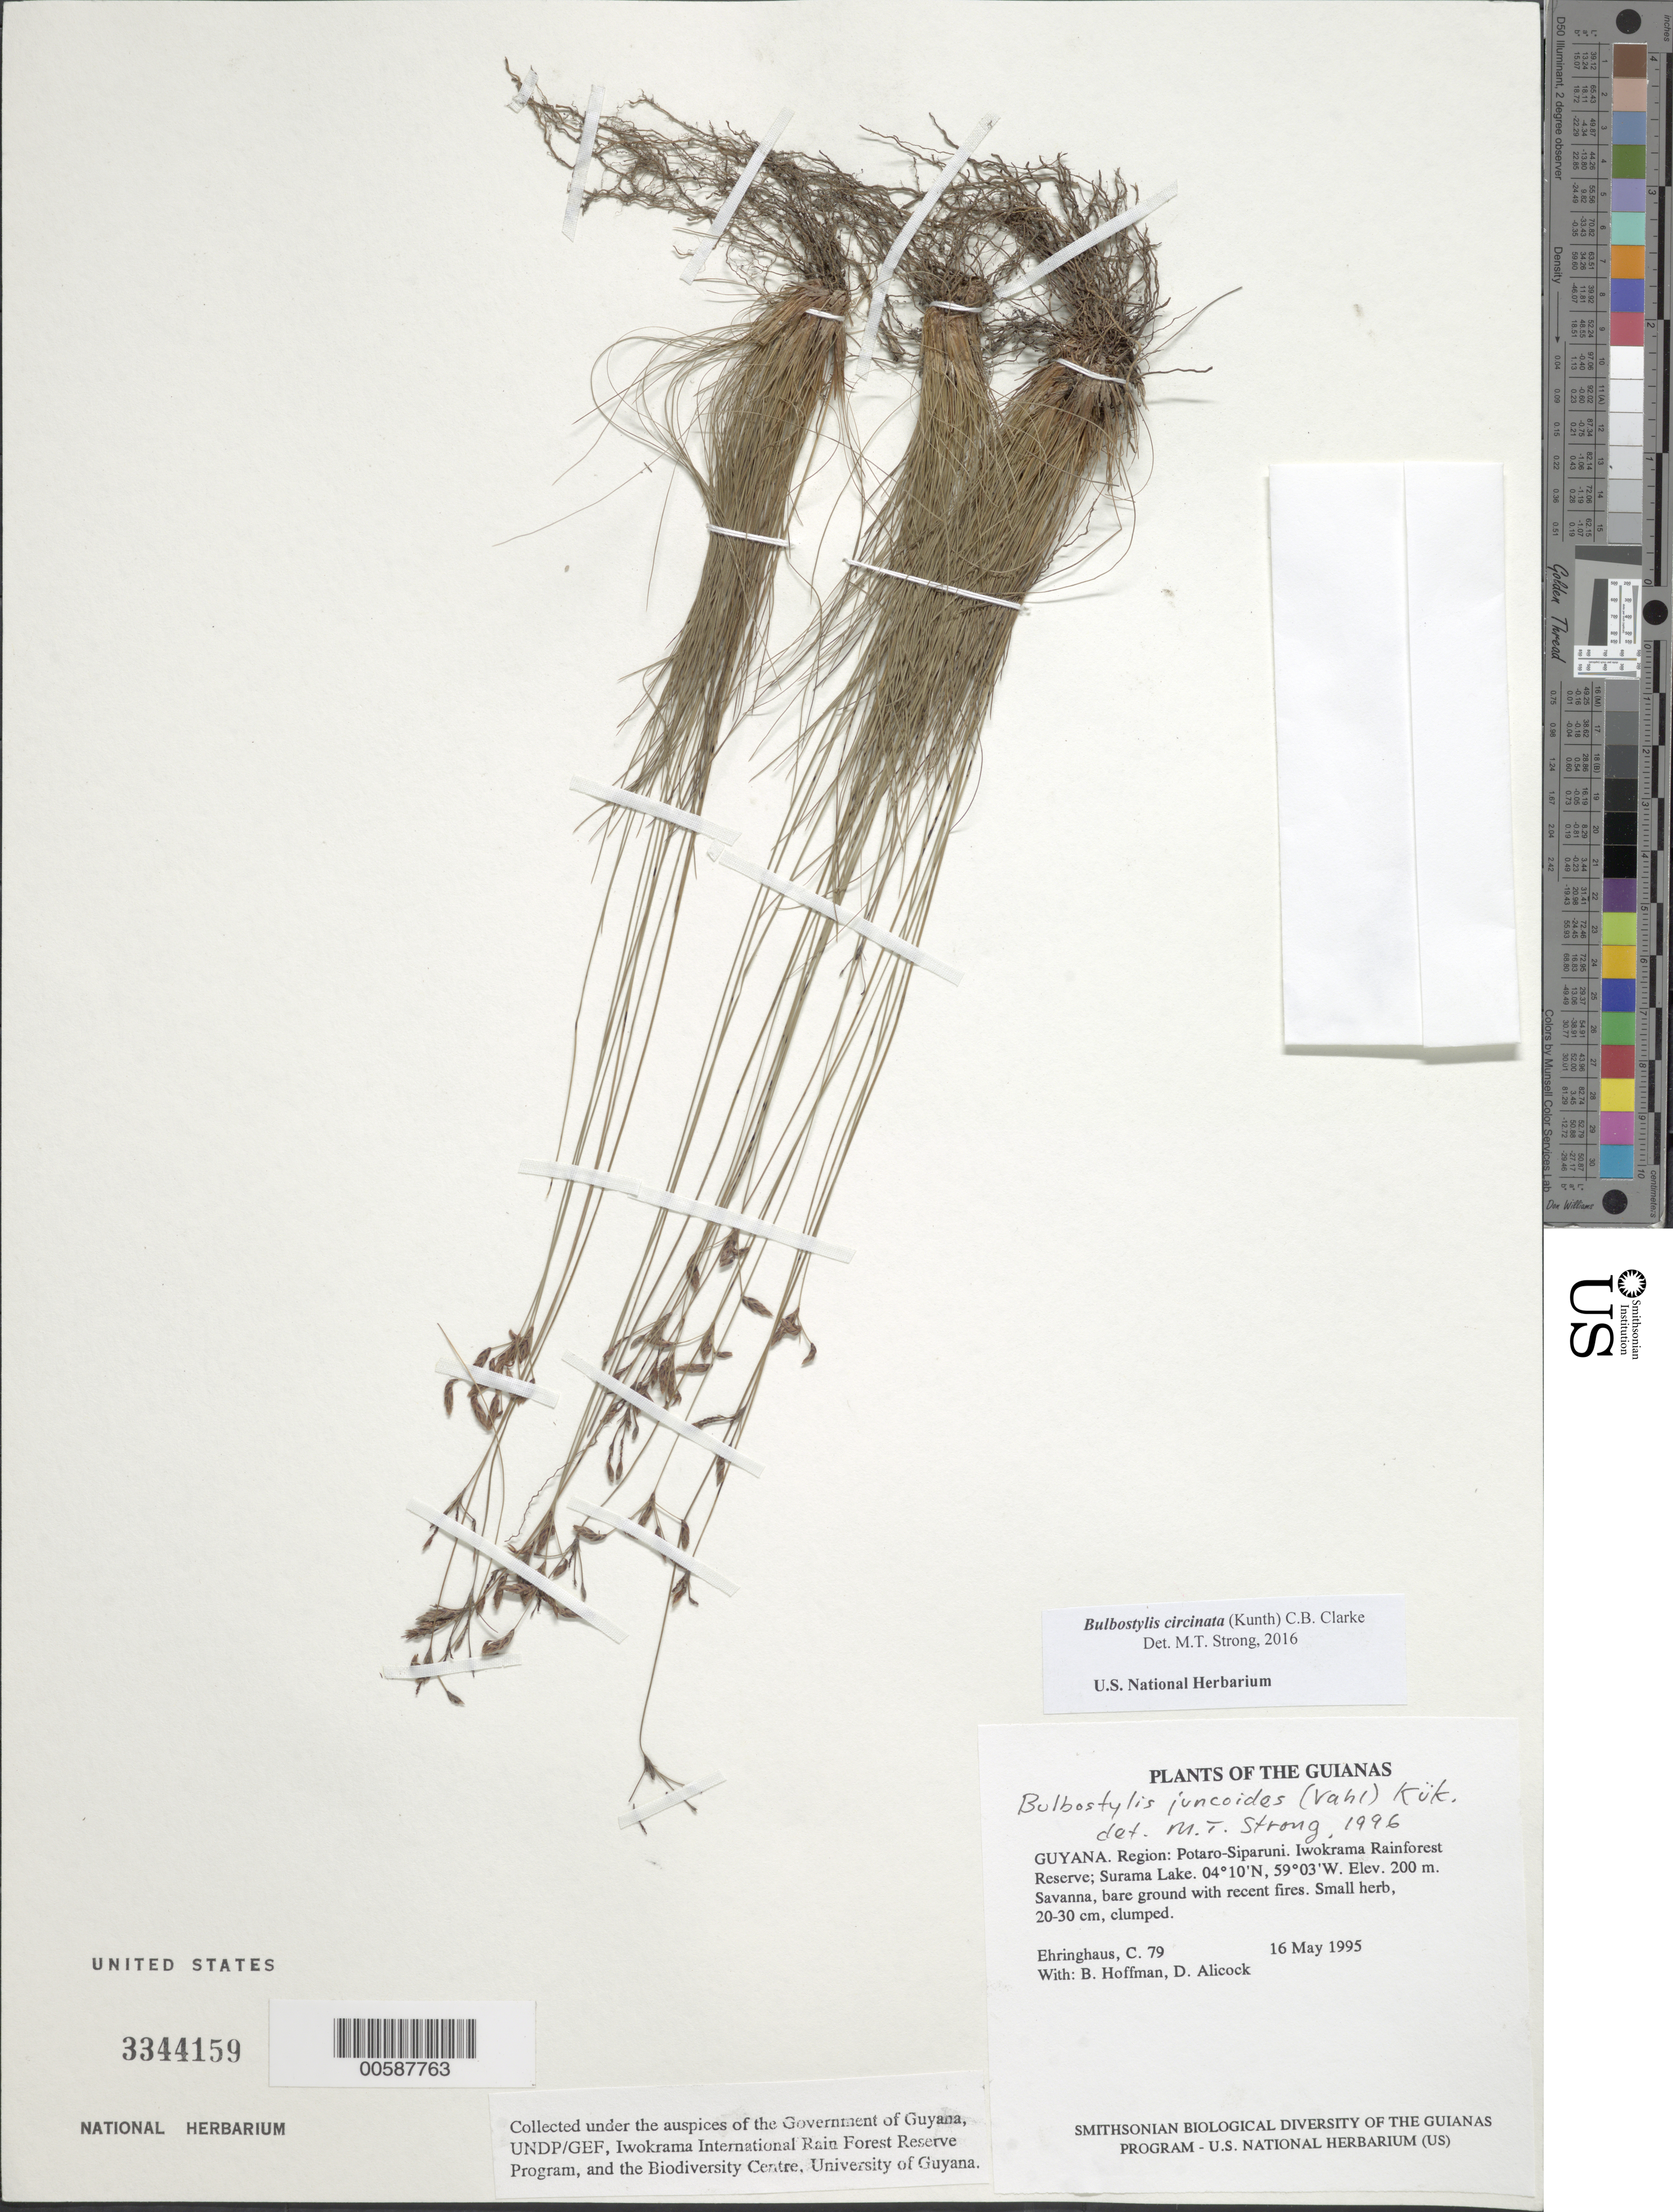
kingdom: Plantae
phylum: Tracheophyta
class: Liliopsida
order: Poales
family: Cyperaceae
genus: Bulbostylis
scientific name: Bulbostylis circinata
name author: (Kunth) C.B. Clarke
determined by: Strong, M. T., (US), Smithsonian Institution - National Museum of Natural History (UNITED STATES)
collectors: C. Ehringhaus, B. Hoffman & D. Allicock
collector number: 79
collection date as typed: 16 May 1995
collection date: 1995-05-16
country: Guyana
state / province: Potaro-Siparuni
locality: Iwokrama Rainforest Reserve; Surama Lake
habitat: Savanna, bare ground with recent fires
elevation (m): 200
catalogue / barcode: US 3344159